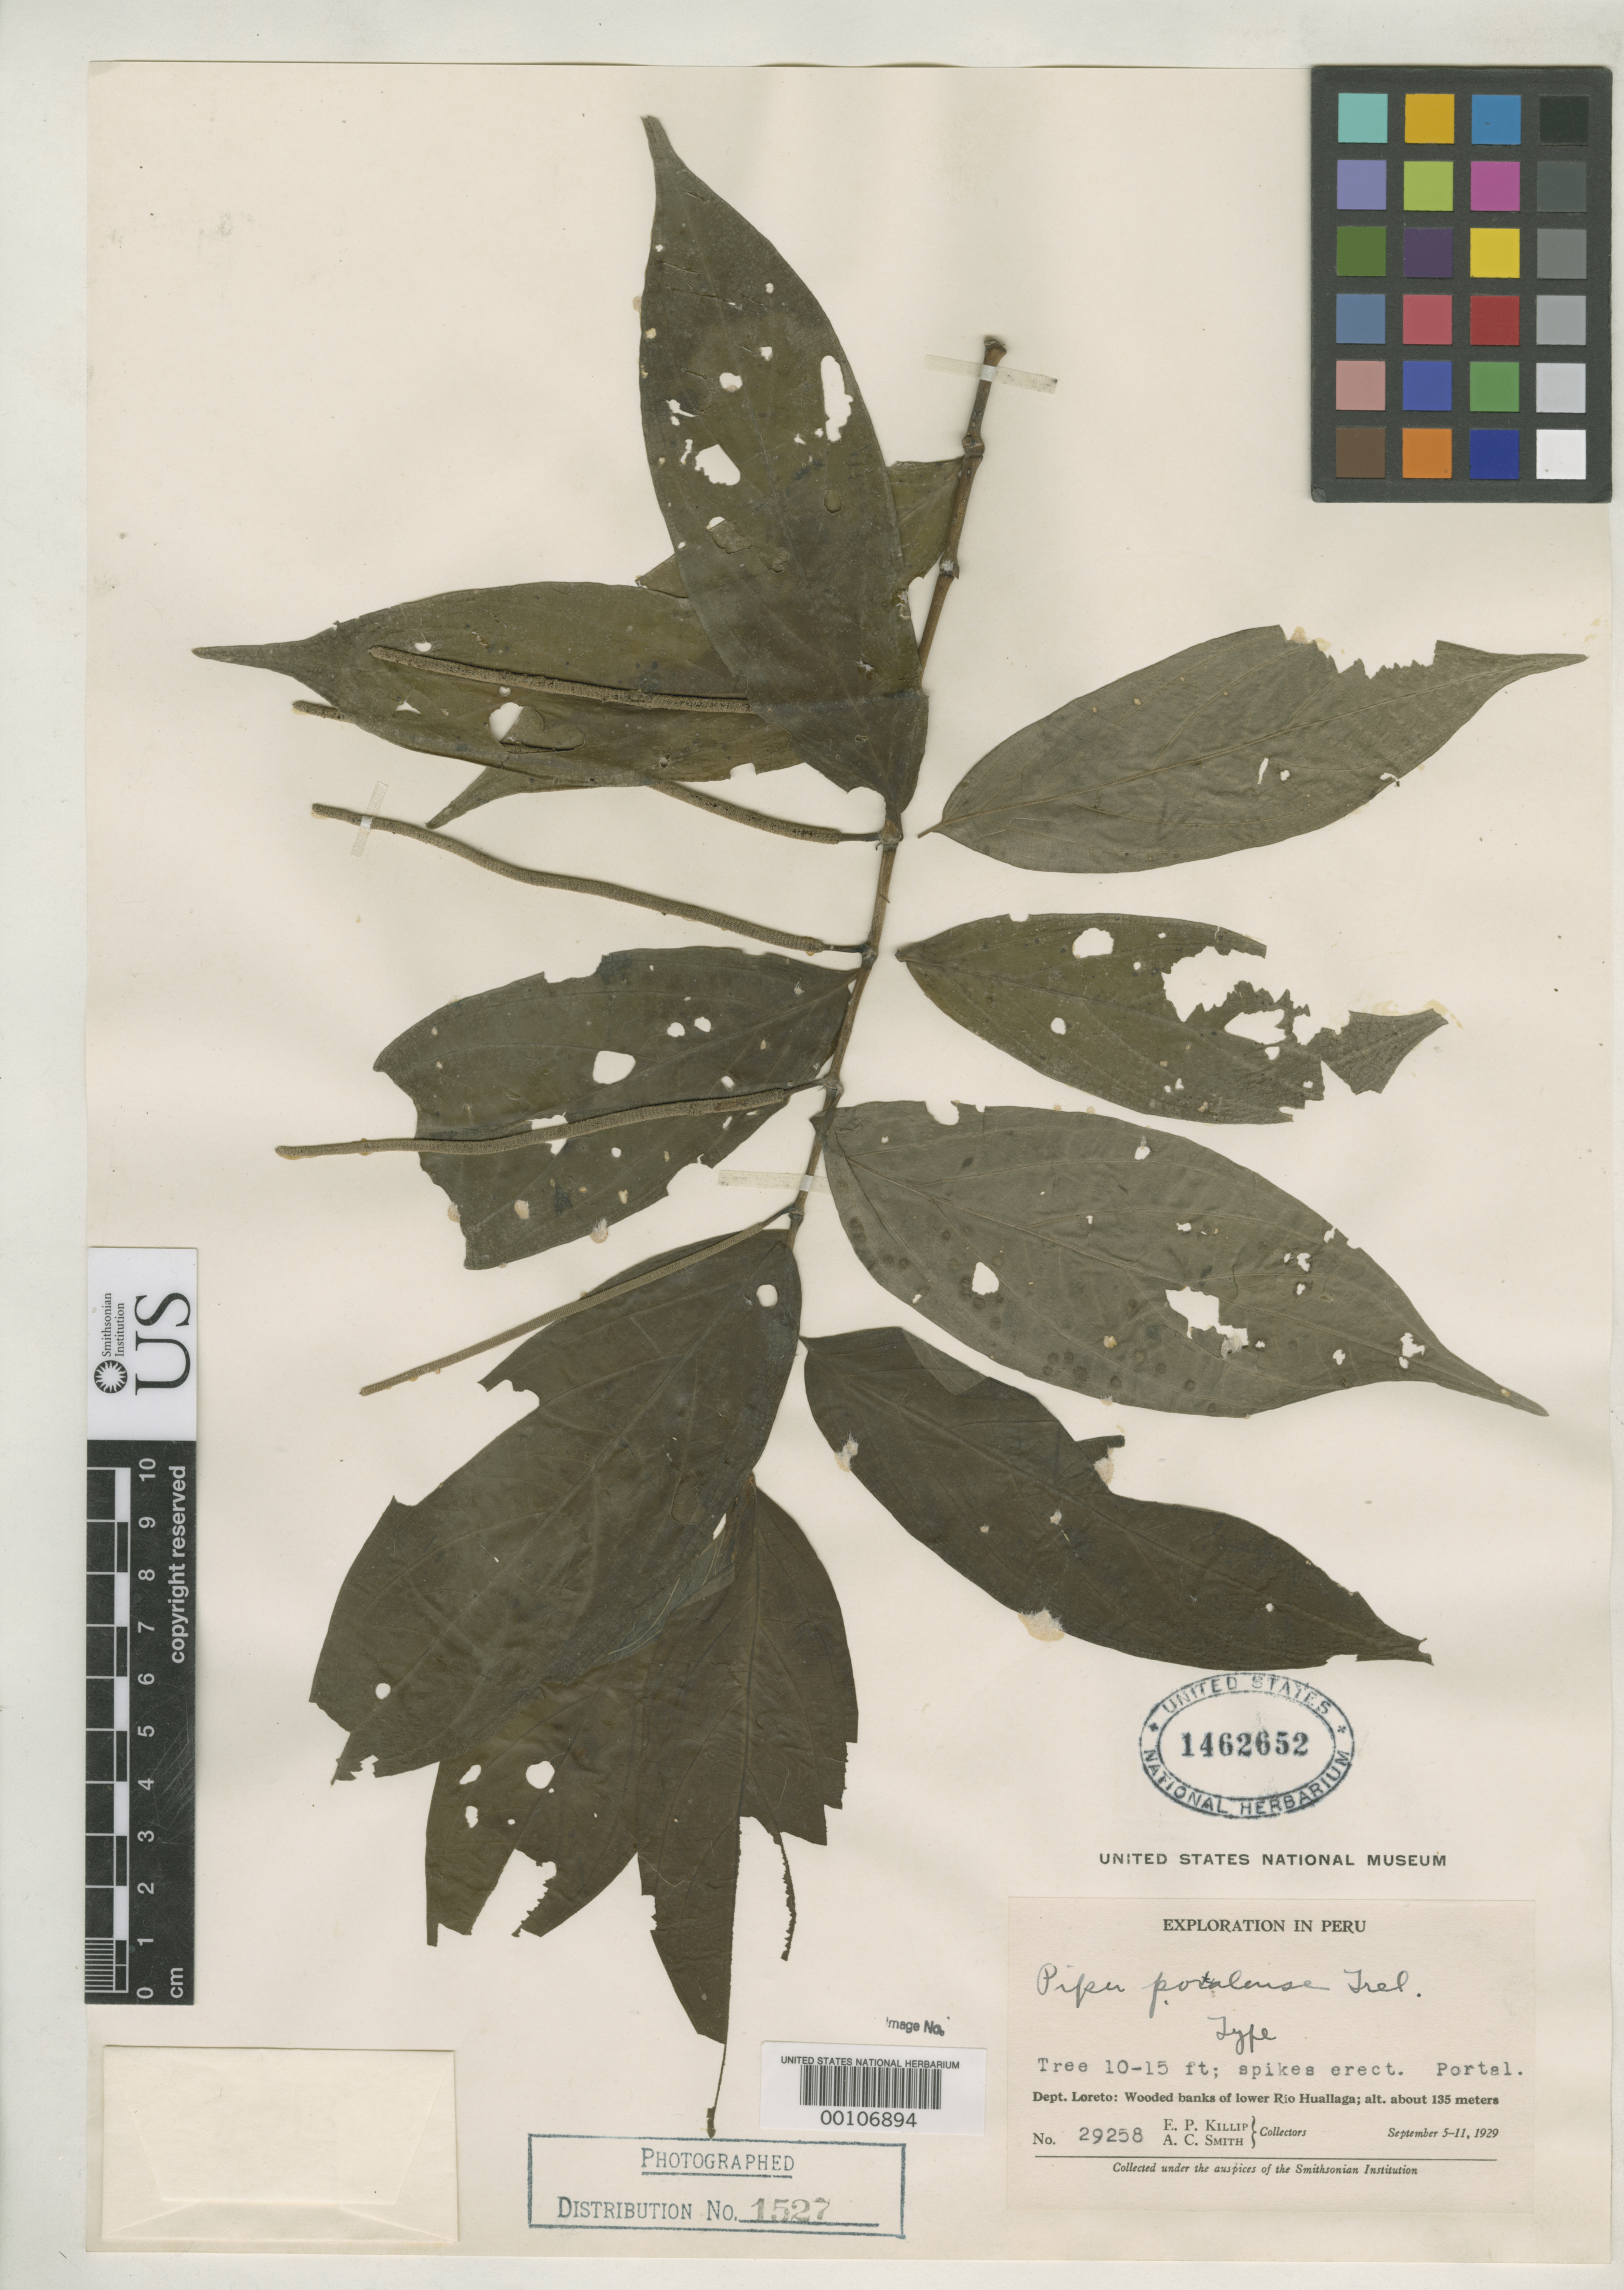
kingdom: Plantae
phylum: Tracheophyta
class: Magnoliopsida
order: Piperales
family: Piperaceae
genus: Piper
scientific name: Piper portalense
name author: Trel. in J.F. Macbr.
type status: Holotype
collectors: E. P. Killip & A. C. Smith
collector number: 29258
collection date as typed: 05 Sep 1929 to 11 Sep 1929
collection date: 1929-09-05/1929-09-11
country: Peru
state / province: Loreto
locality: Lower Rio Huallaga.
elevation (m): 135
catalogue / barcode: US 1462652